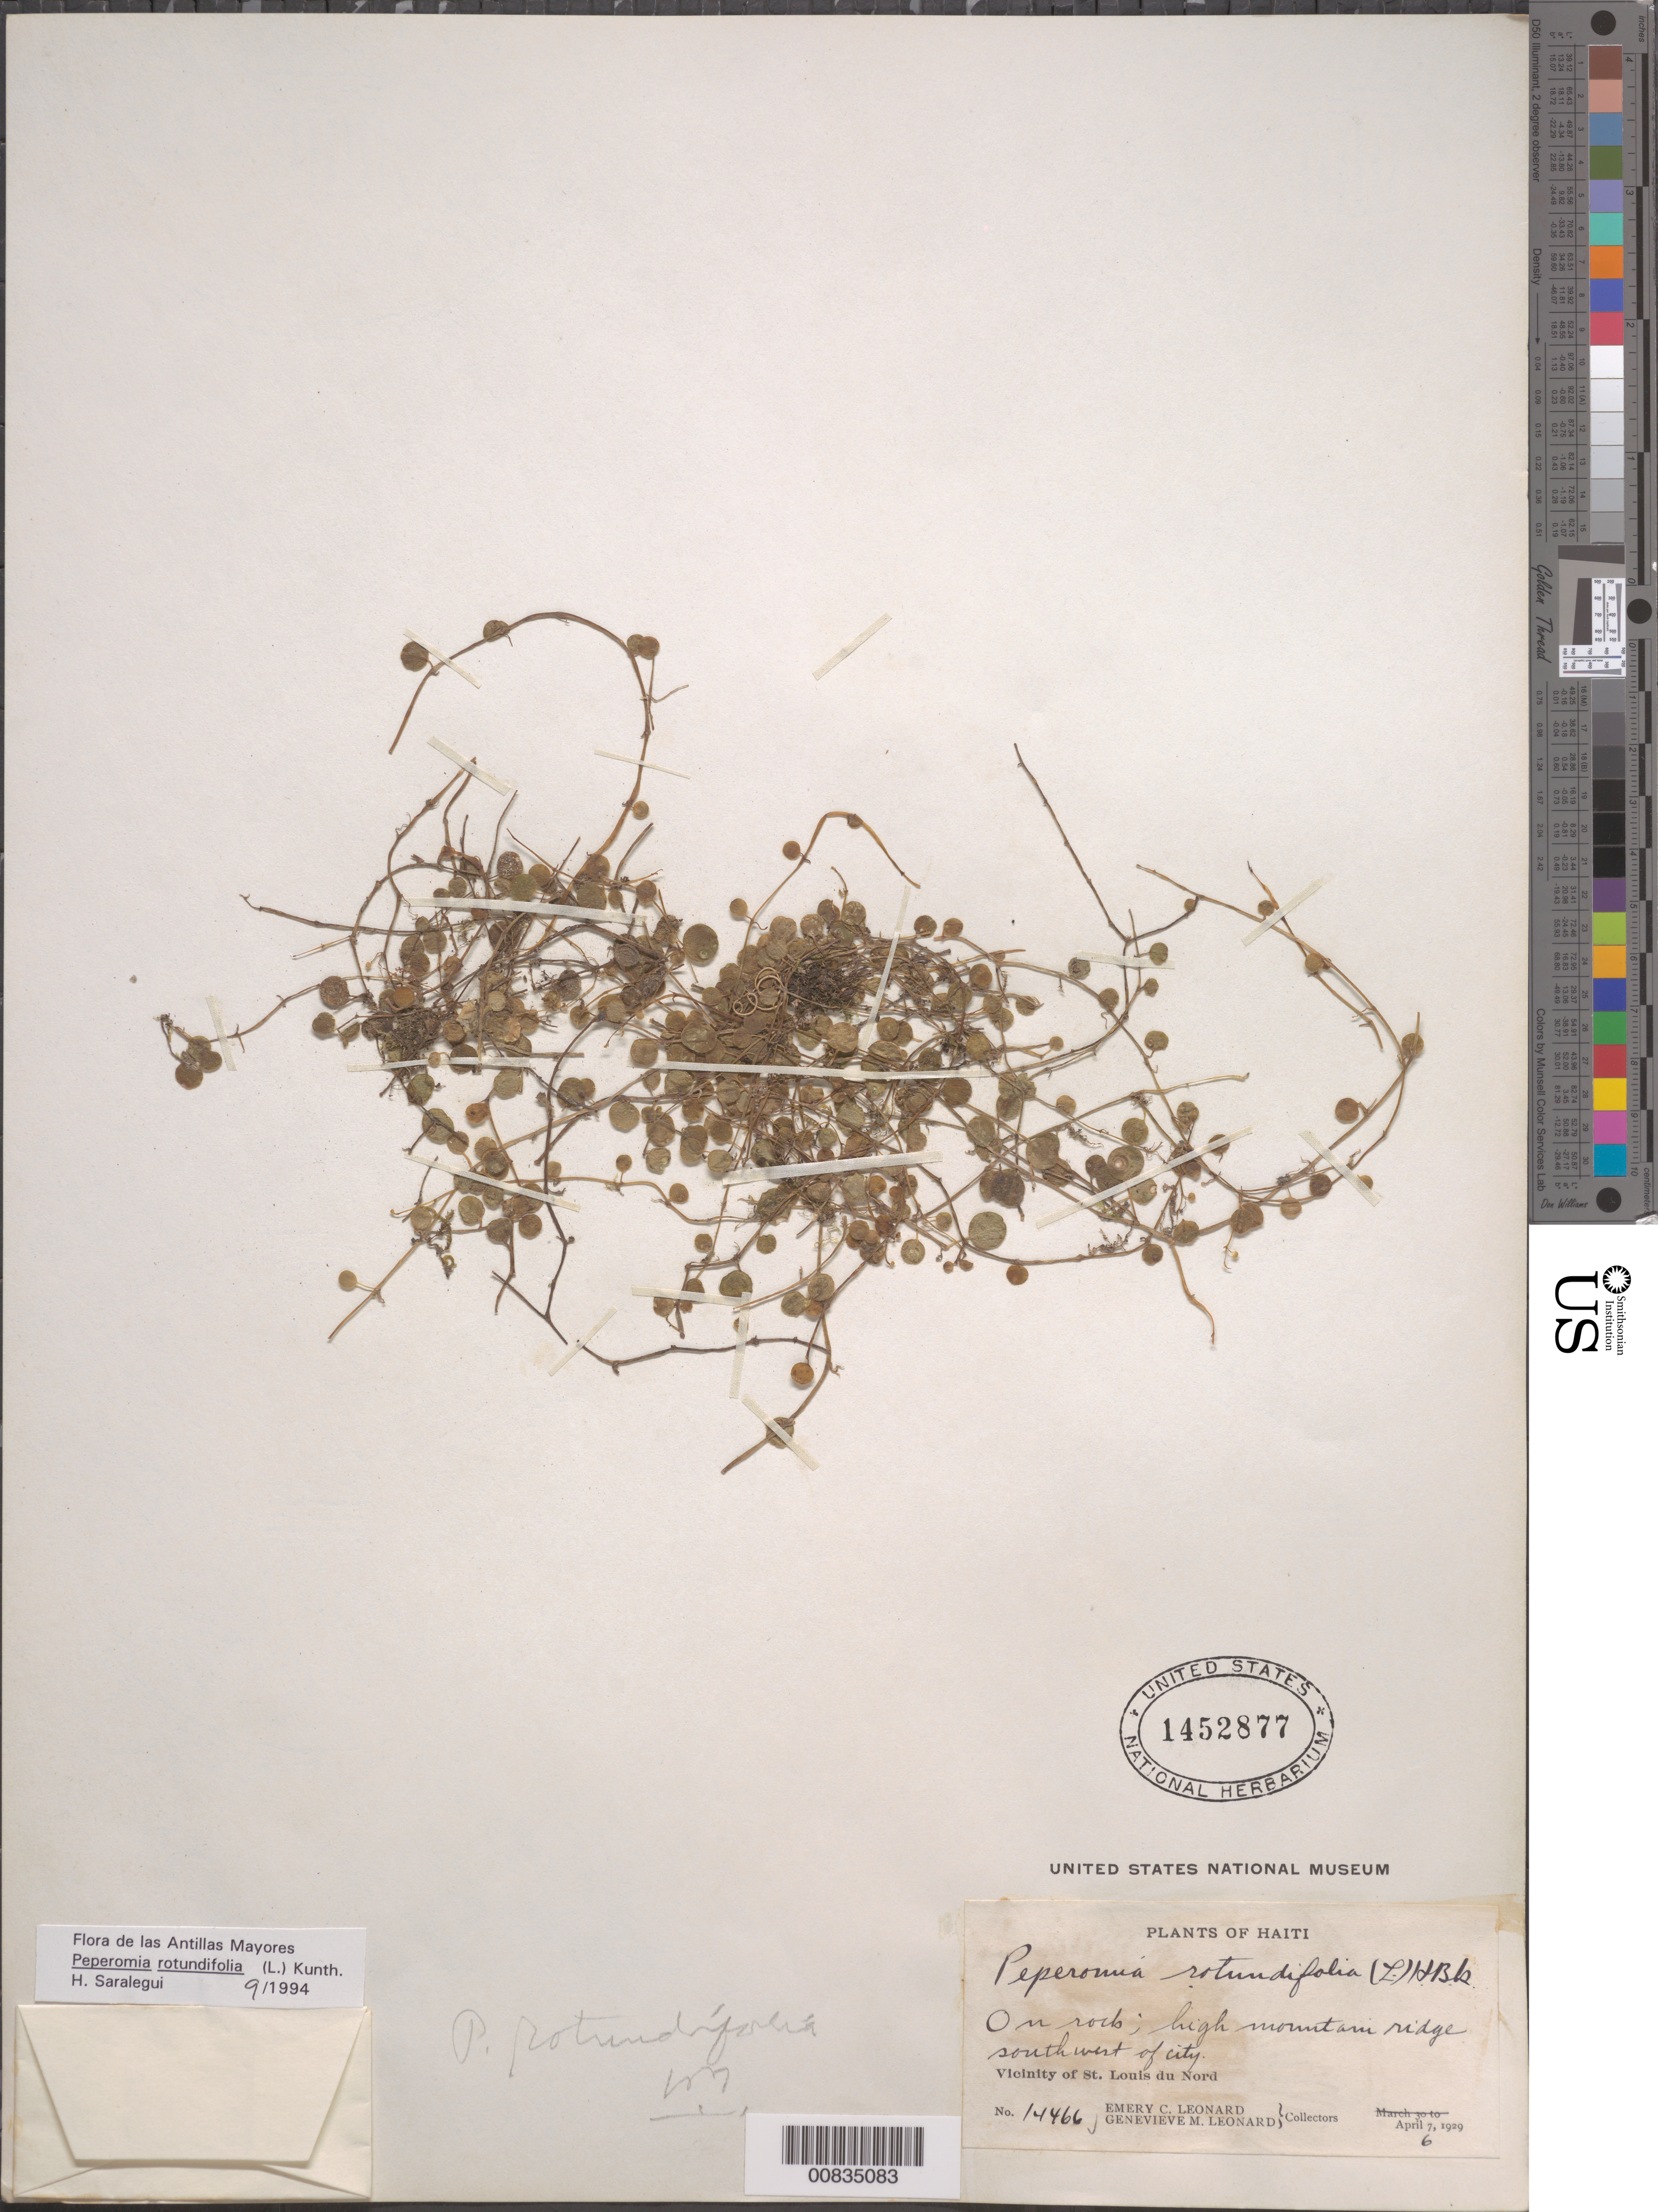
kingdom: Plantae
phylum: Tracheophyta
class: Magnoliopsida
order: Piperales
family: Piperaceae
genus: Peperomia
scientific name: Peperomia rotundifolia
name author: (L.) Kunth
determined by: Saralegui Boza, H., (HAJB), Jardin Botanico Nacional (Habana)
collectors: E. C. Leonard & G. M. Leonard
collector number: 14466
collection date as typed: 06 Apr 1929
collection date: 1929-04-06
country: Haiti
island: Hispaniola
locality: Vicinity of St. Louis du Nord. High mountain ridge southwest of city.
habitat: On rocks.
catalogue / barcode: US 1452877